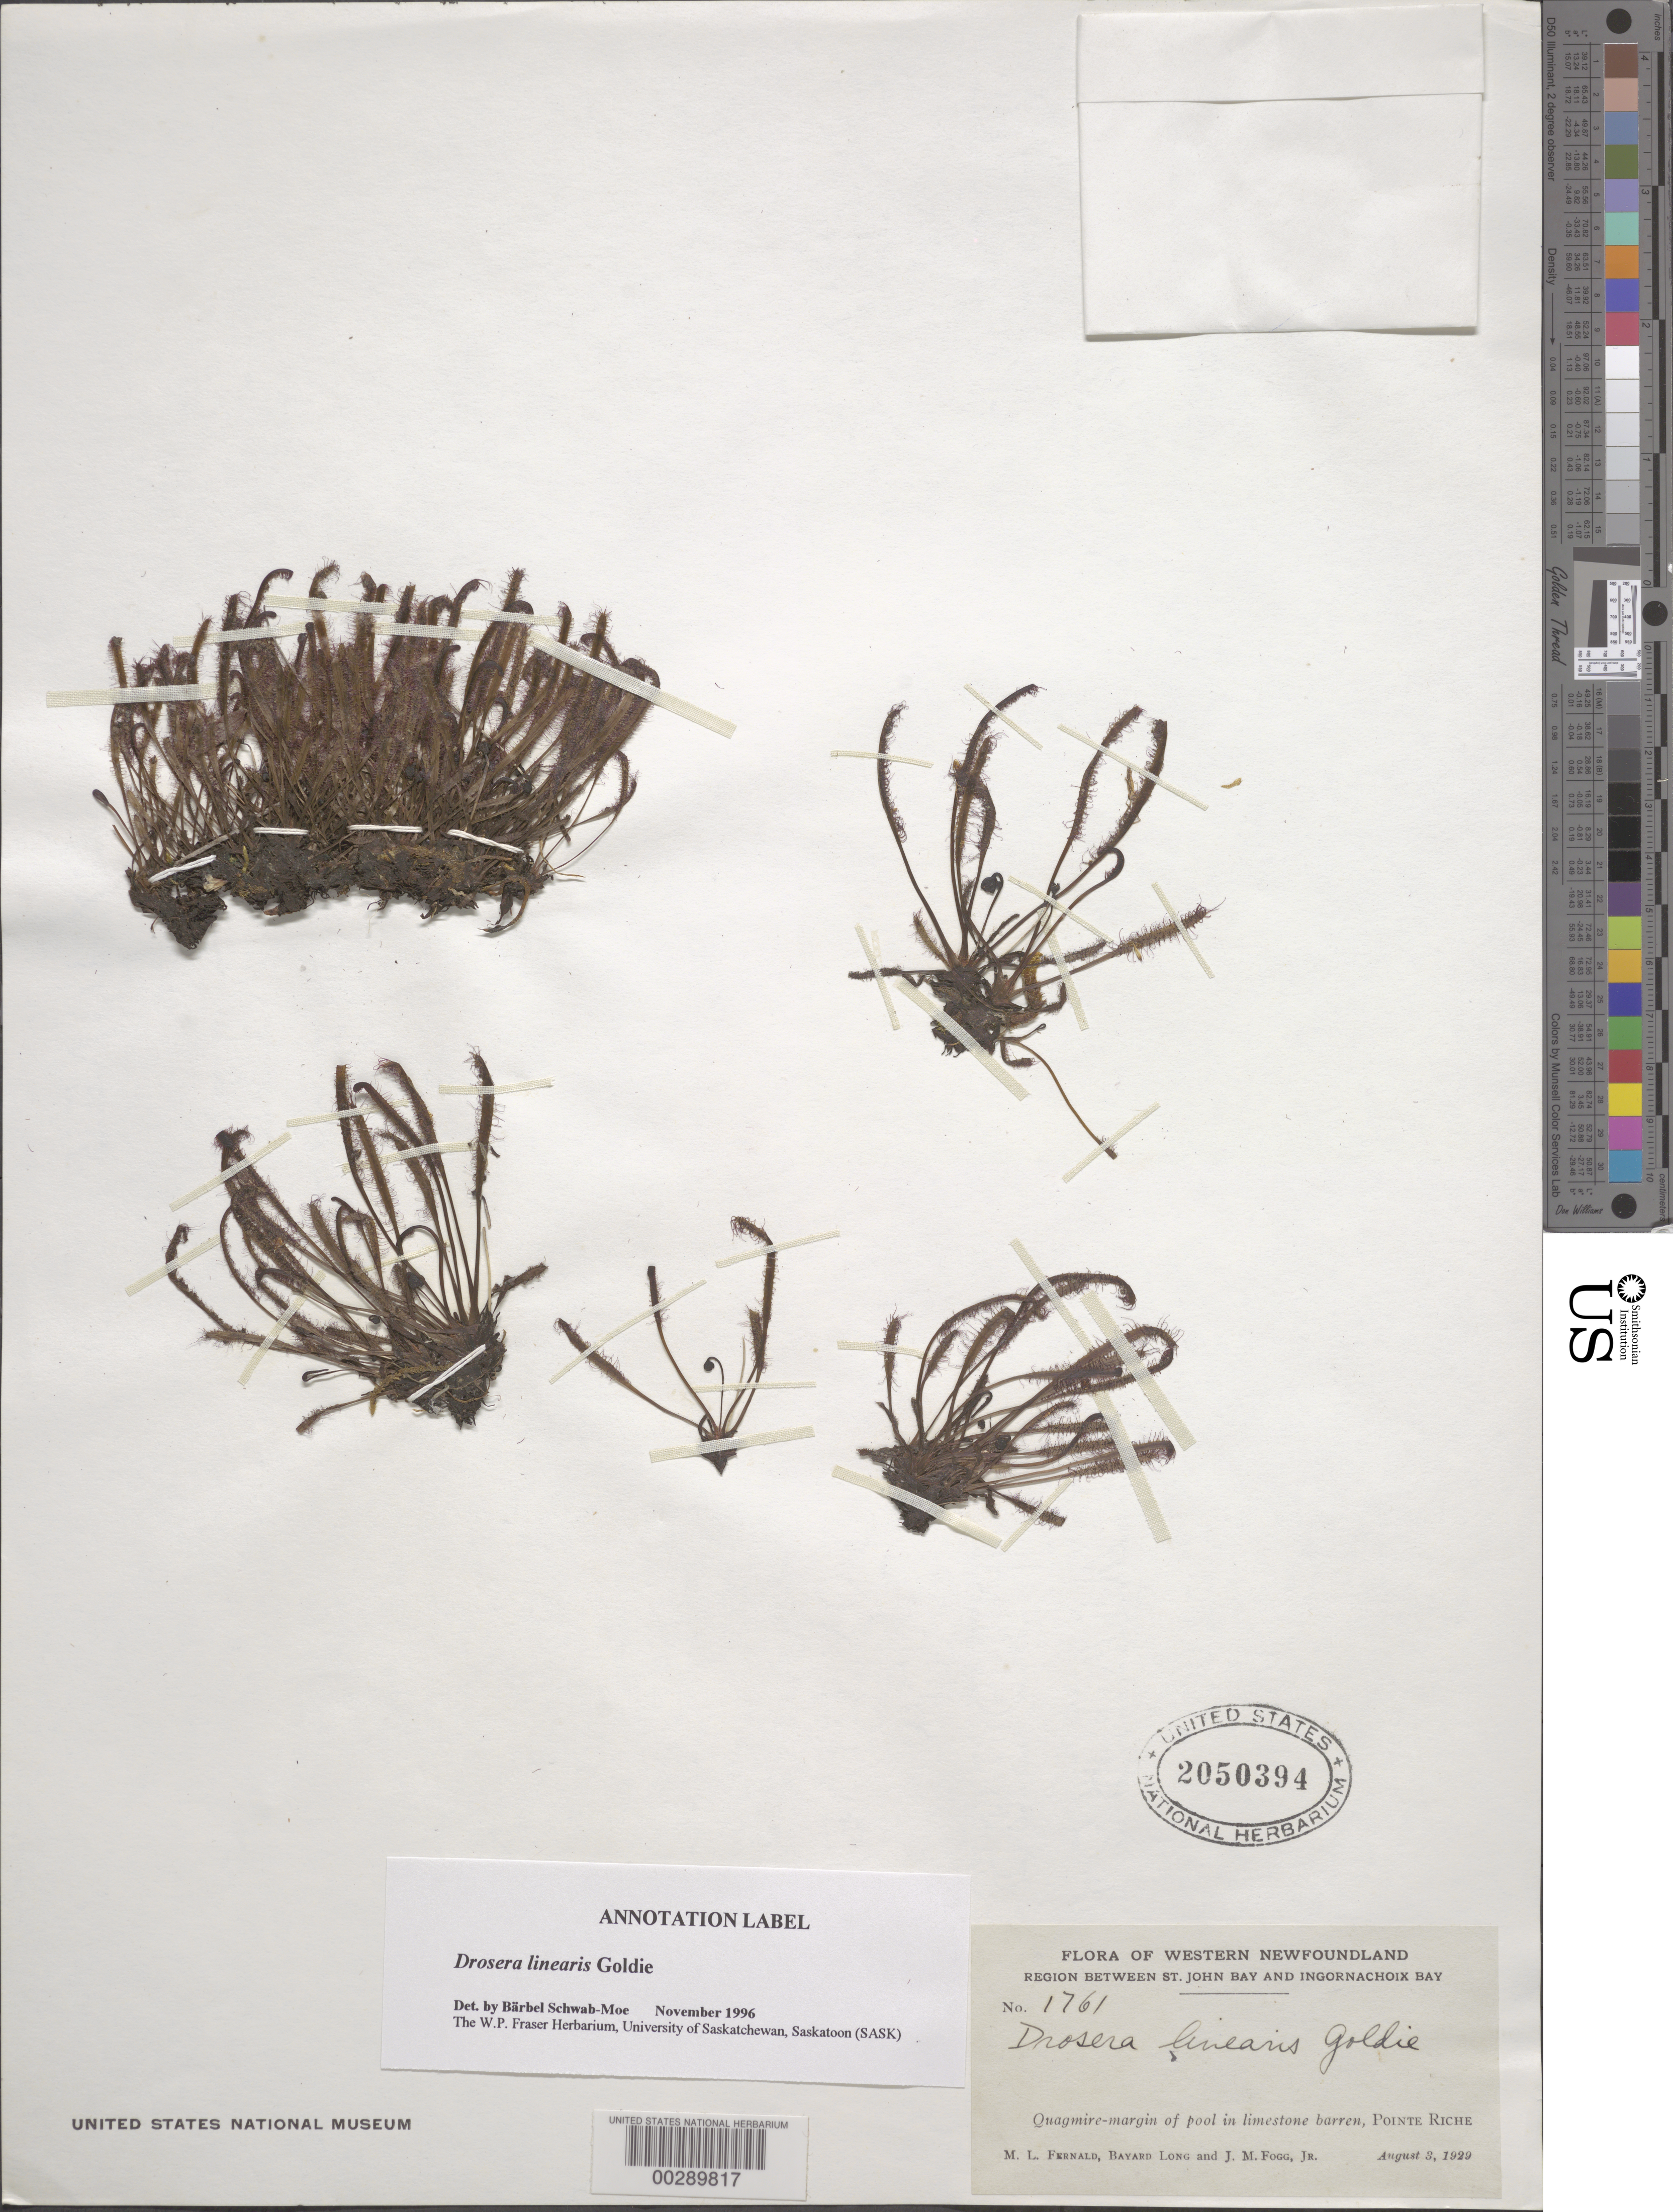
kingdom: Plantae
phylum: Tracheophyta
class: Magnoliopsida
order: Caryophyllales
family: Droseraceae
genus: Drosera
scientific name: Drosera linearis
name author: Goldie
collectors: M. L. Fernald, B. H. Long & J. Fogg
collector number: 1761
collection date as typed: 03 Aug 1929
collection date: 1929-08-03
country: Canada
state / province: Newfoundland and Labrador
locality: Between st john bay and ingornachoix bay, pointe riche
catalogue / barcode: US 2050394